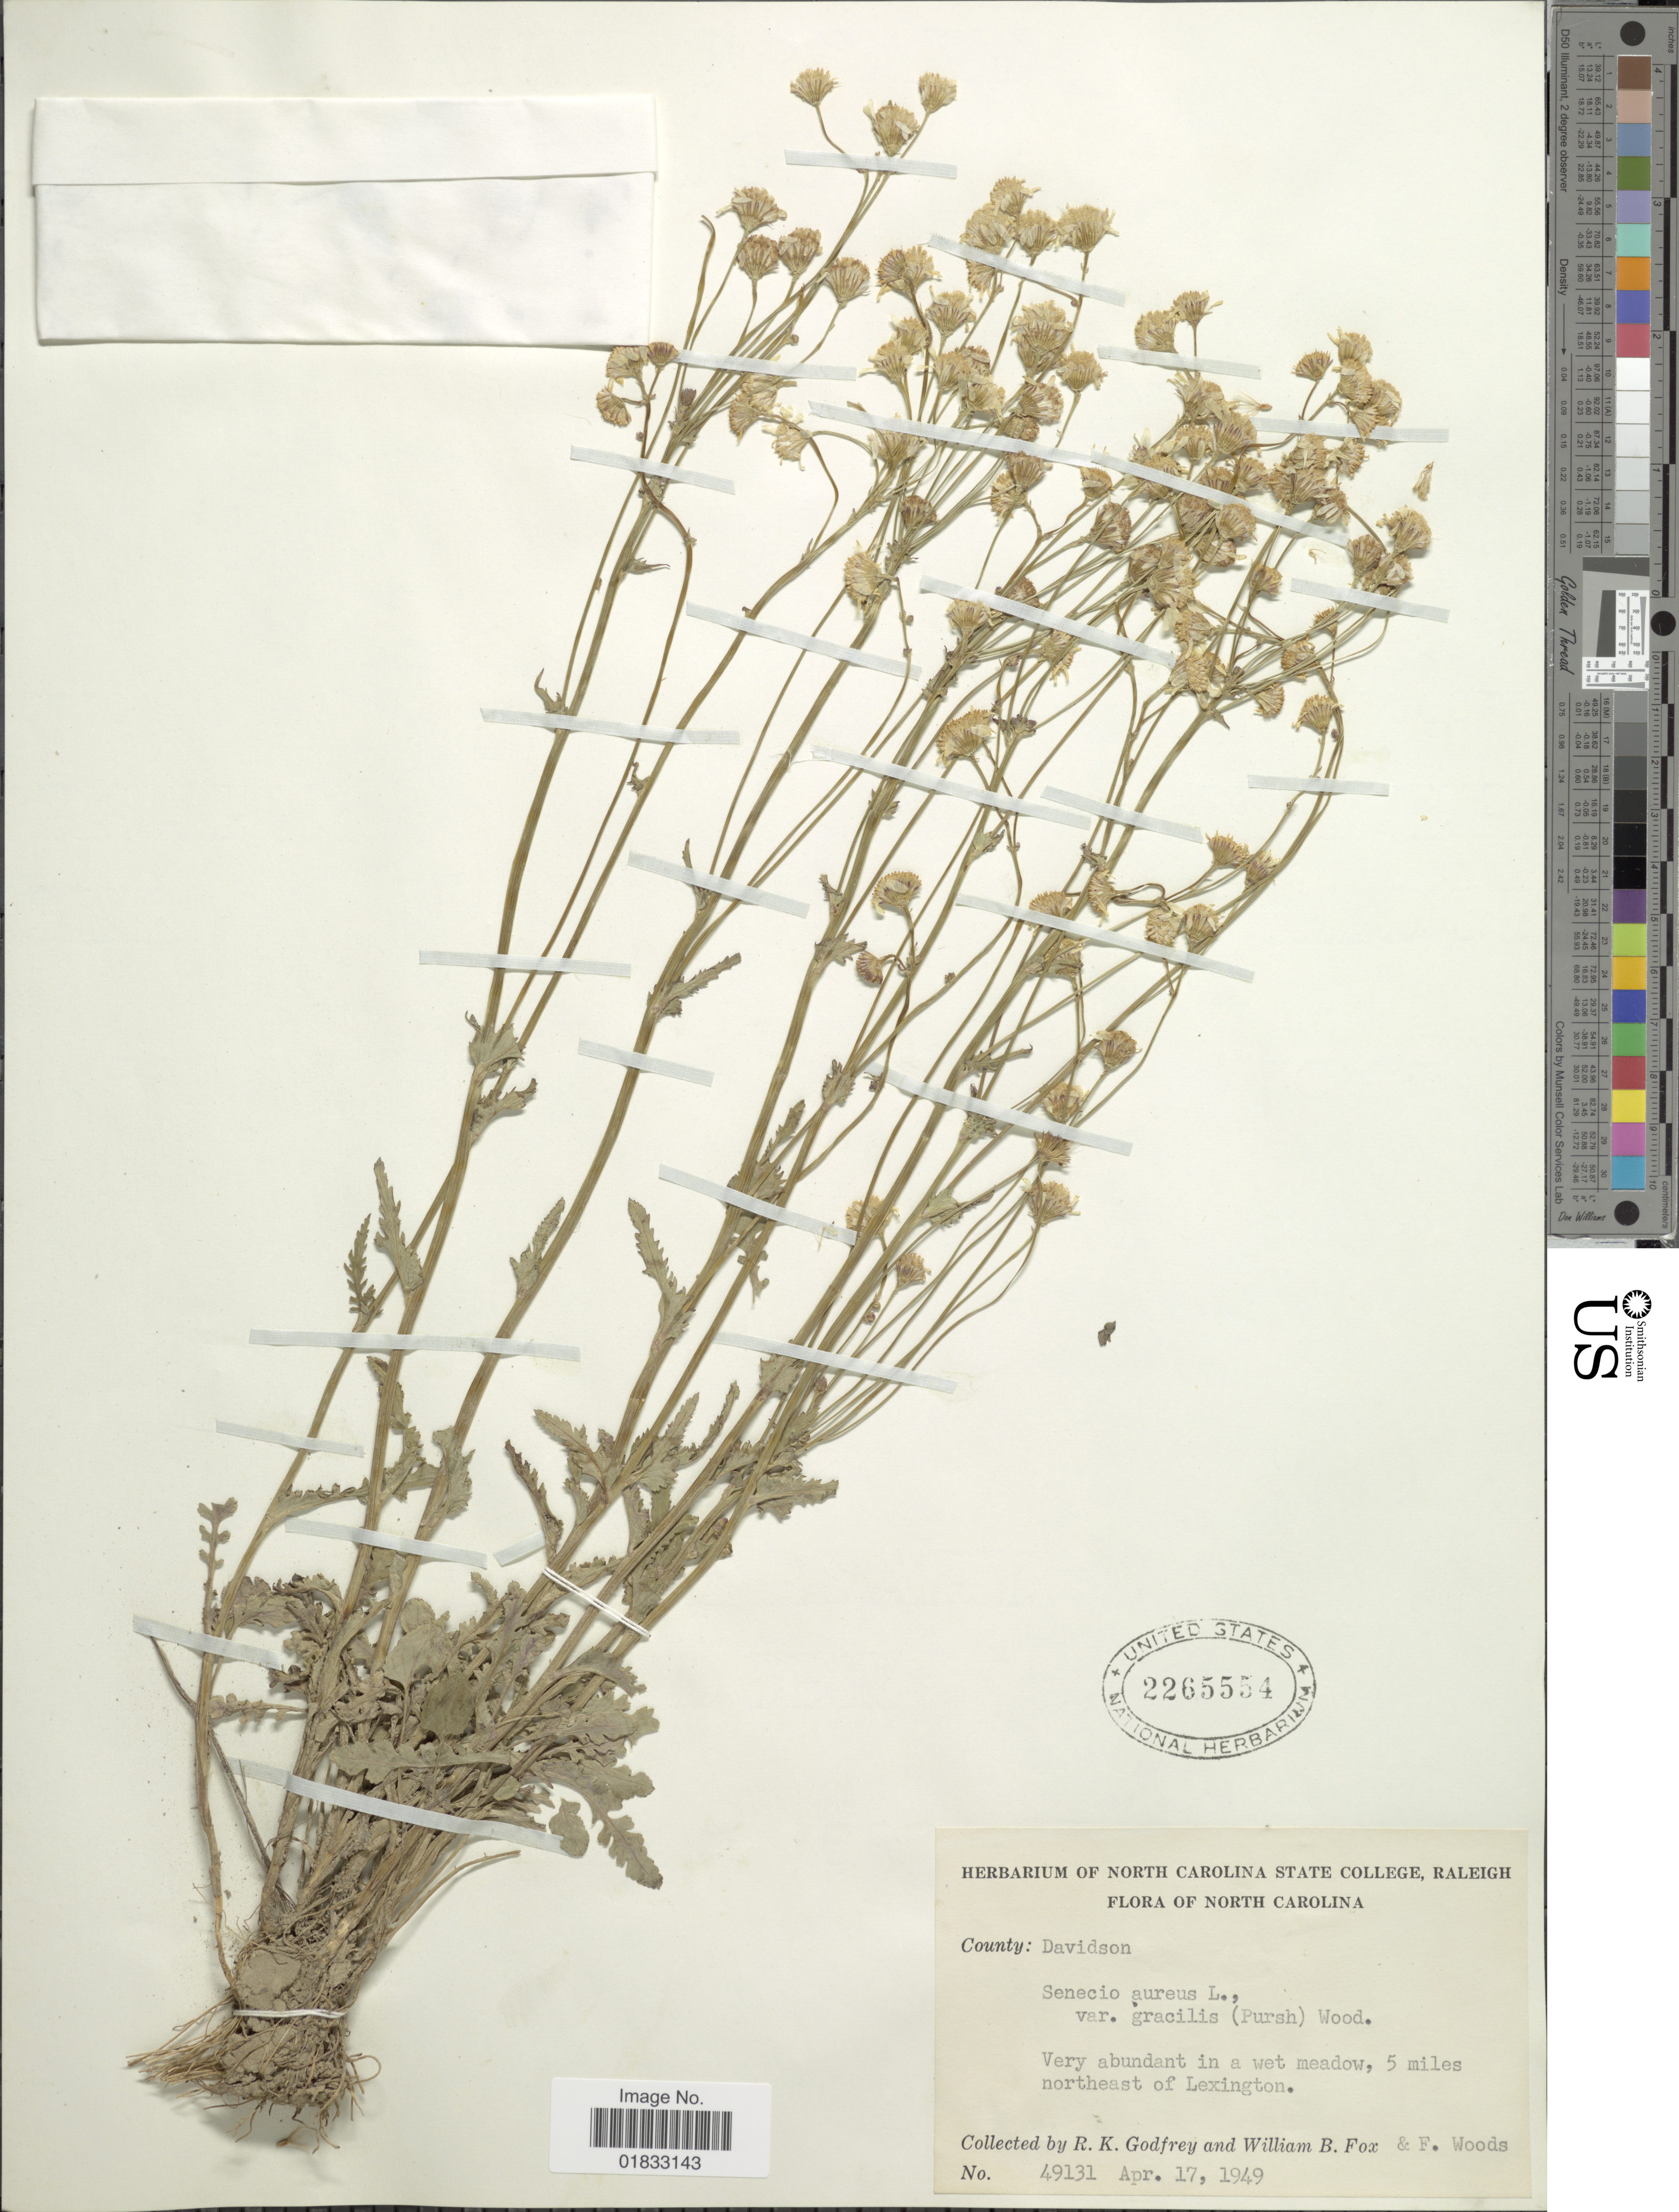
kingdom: Plantae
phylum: Tracheophyta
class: Magnoliopsida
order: Asterales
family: Asteraceae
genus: Packera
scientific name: Packera aurea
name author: (L.) Á. Löve & D. Löve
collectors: R. K. Godfrey, W. B. Fox & F. Woods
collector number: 49131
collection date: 1949-04-17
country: United States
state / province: North Carolina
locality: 5 miles northeast of Lexington, County: Davidson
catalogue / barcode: US 2265554